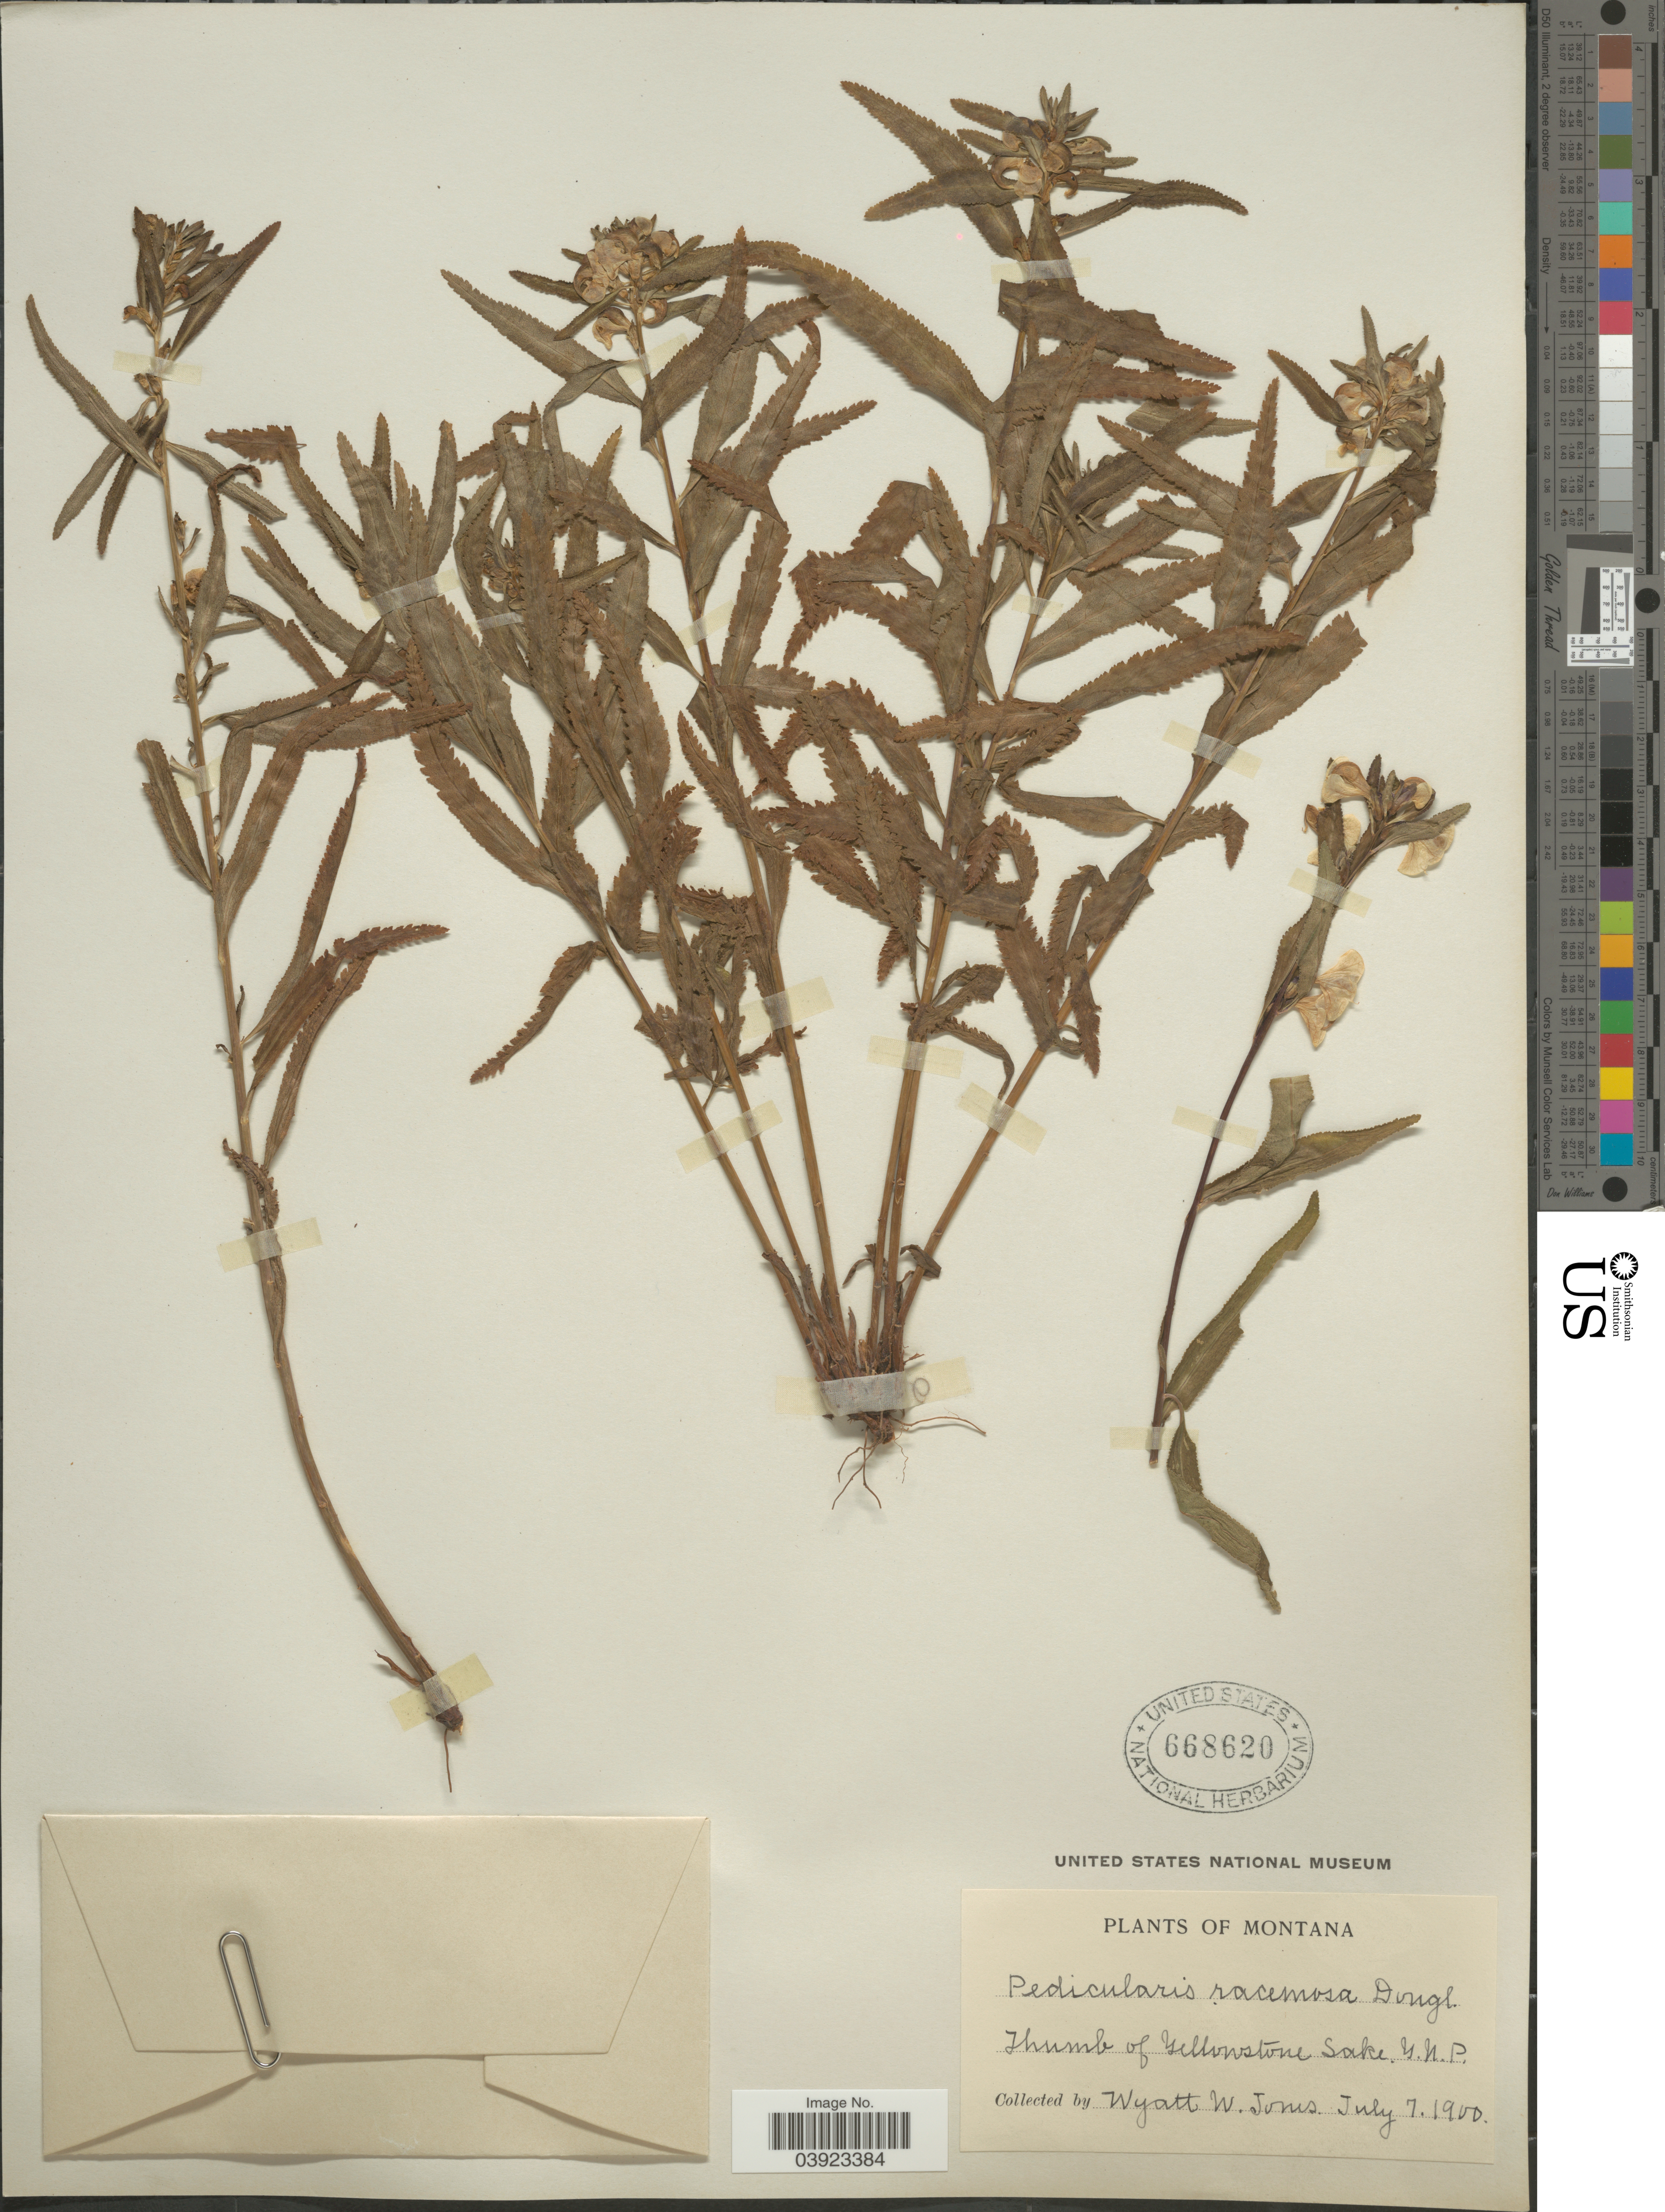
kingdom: Plantae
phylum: Tracheophyta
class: Magnoliopsida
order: Lamiales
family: Orobanchaceae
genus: Pedicularis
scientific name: Pedicularis racemosa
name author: Douglas ex Benth.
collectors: W. W. Jones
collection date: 1900-07-07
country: United States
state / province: Montana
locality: Thumb of Yellowstone Lake, G.N.P.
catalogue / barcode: US 668620